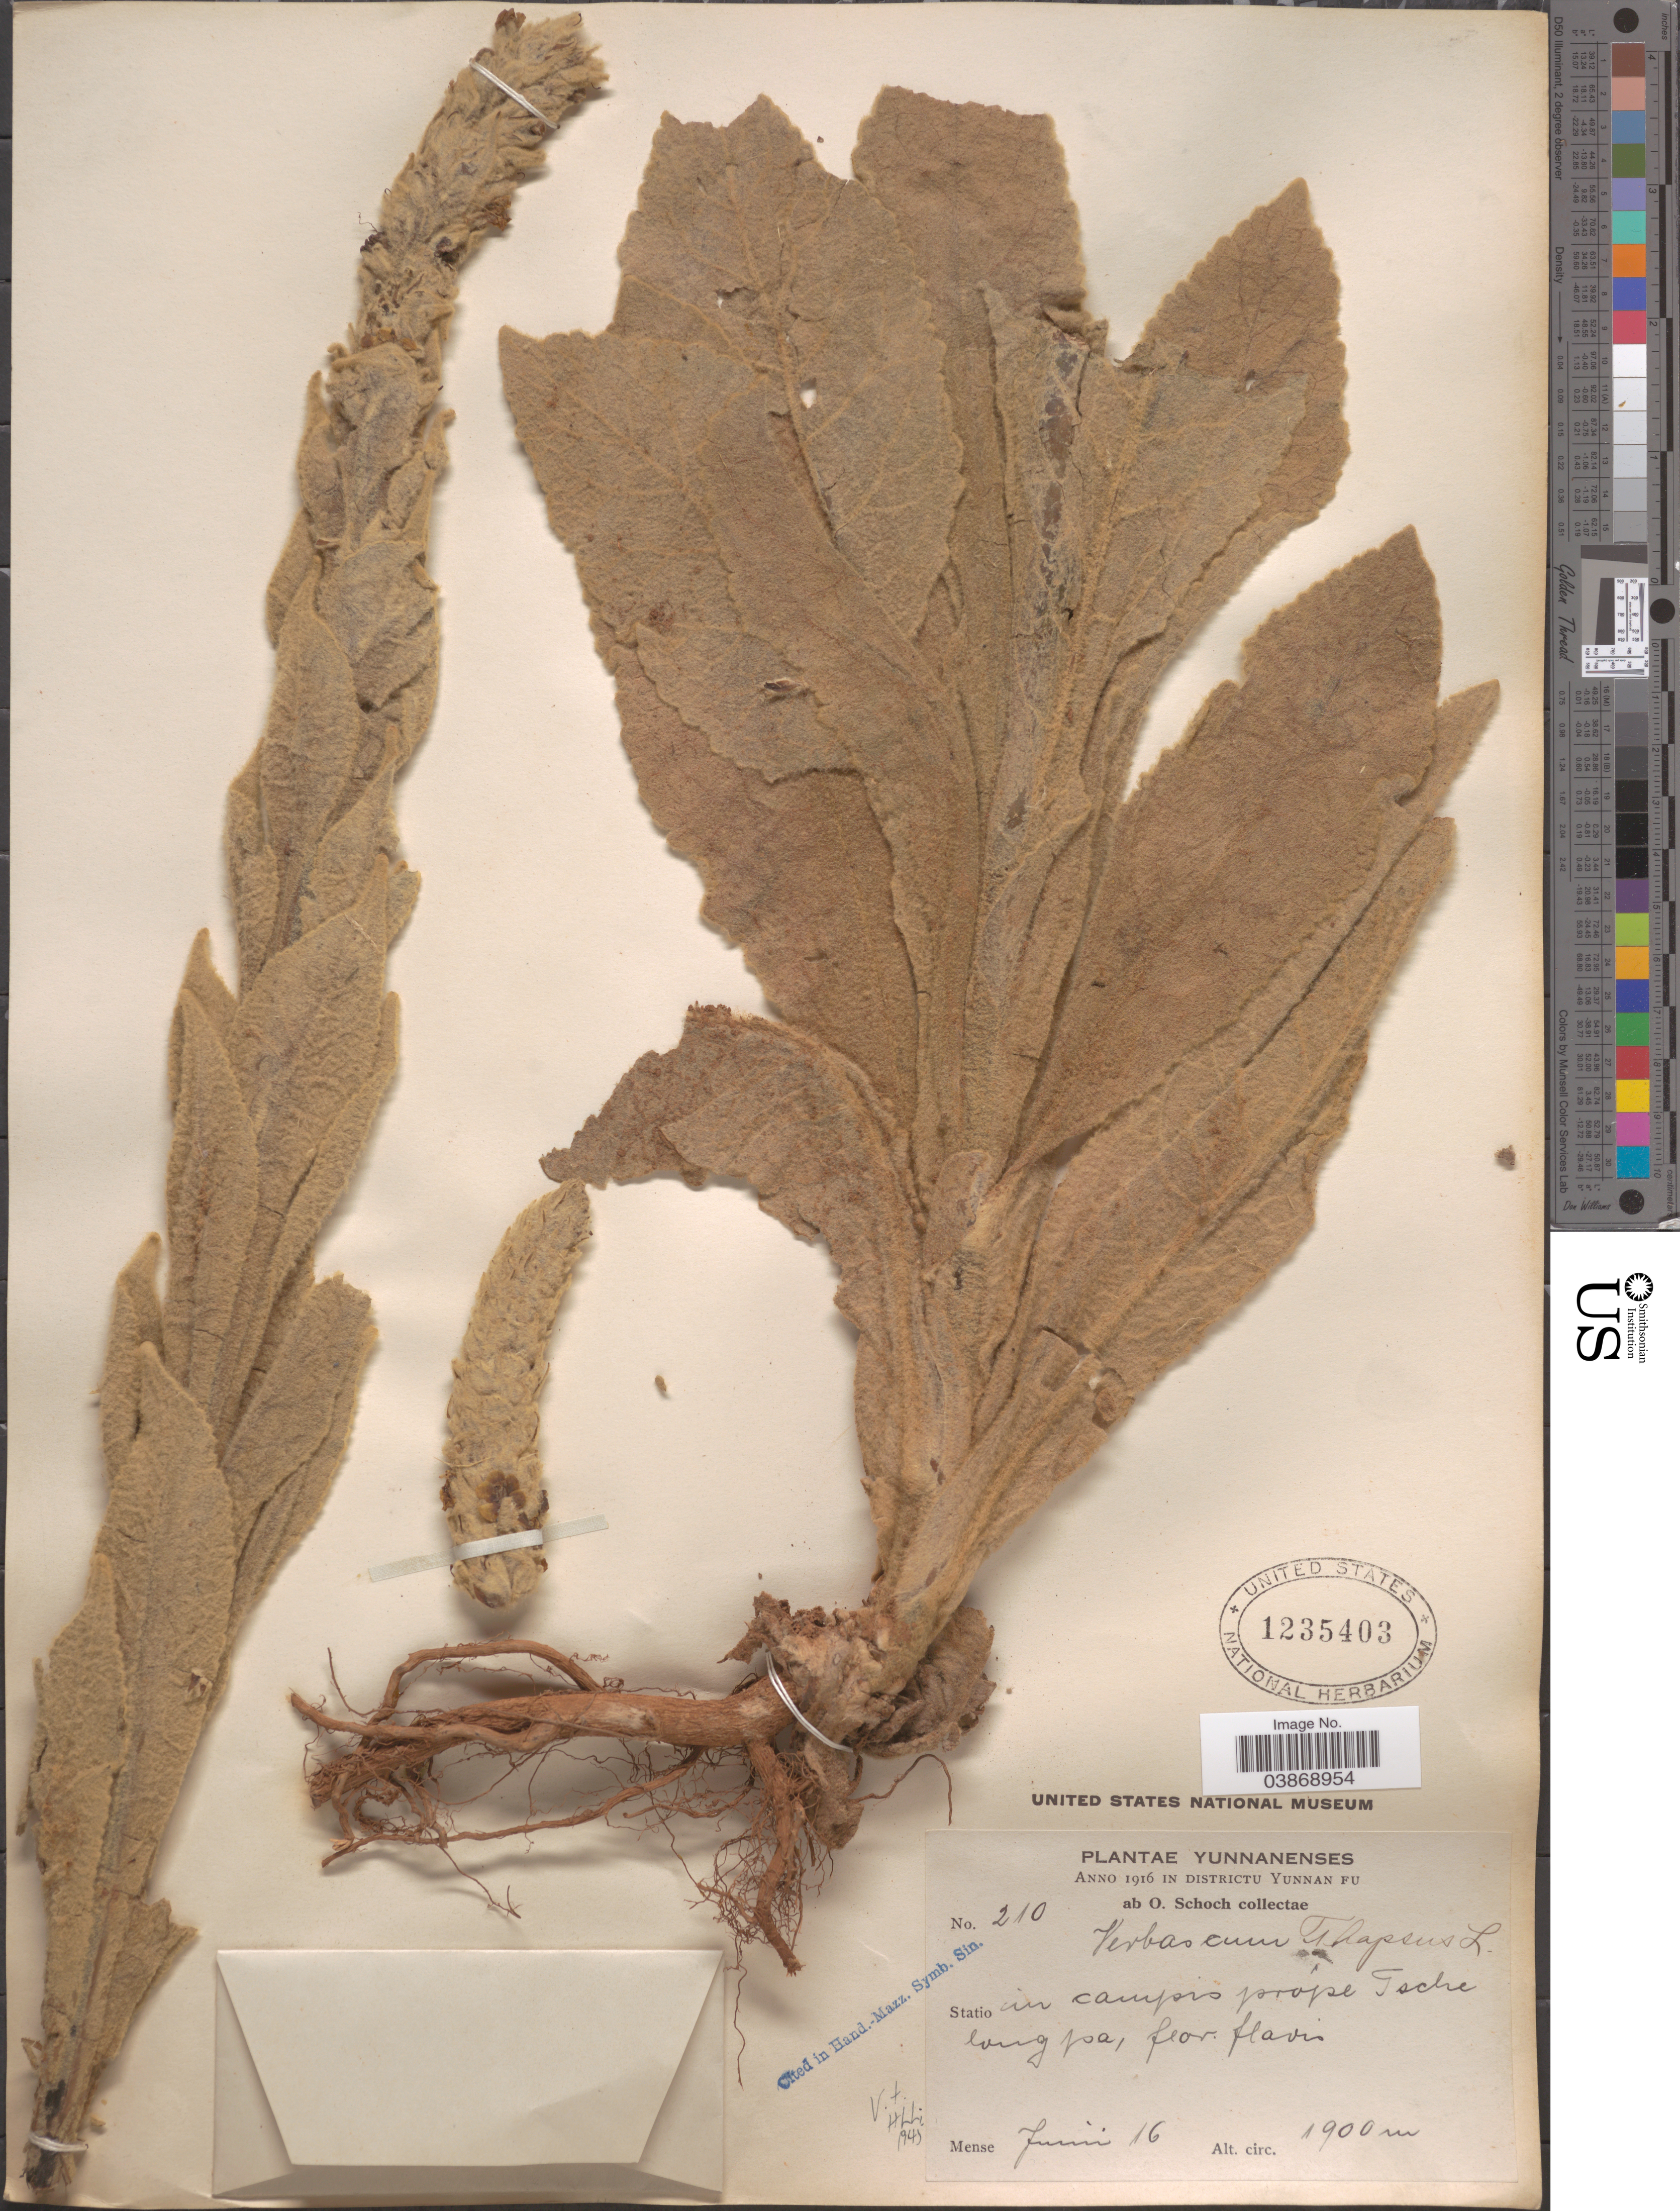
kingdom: Plantae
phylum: Tracheophyta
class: Magnoliopsida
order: Lamiales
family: Scrophulariaceae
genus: Verbascum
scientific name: Verbascum thapsus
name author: L.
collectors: O. Schoch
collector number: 210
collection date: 1916-06-16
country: China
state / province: Yunnan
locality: Statio in campis prope Tsche long pa, feor [interpreted] flavis.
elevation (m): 1900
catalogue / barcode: US 1235403